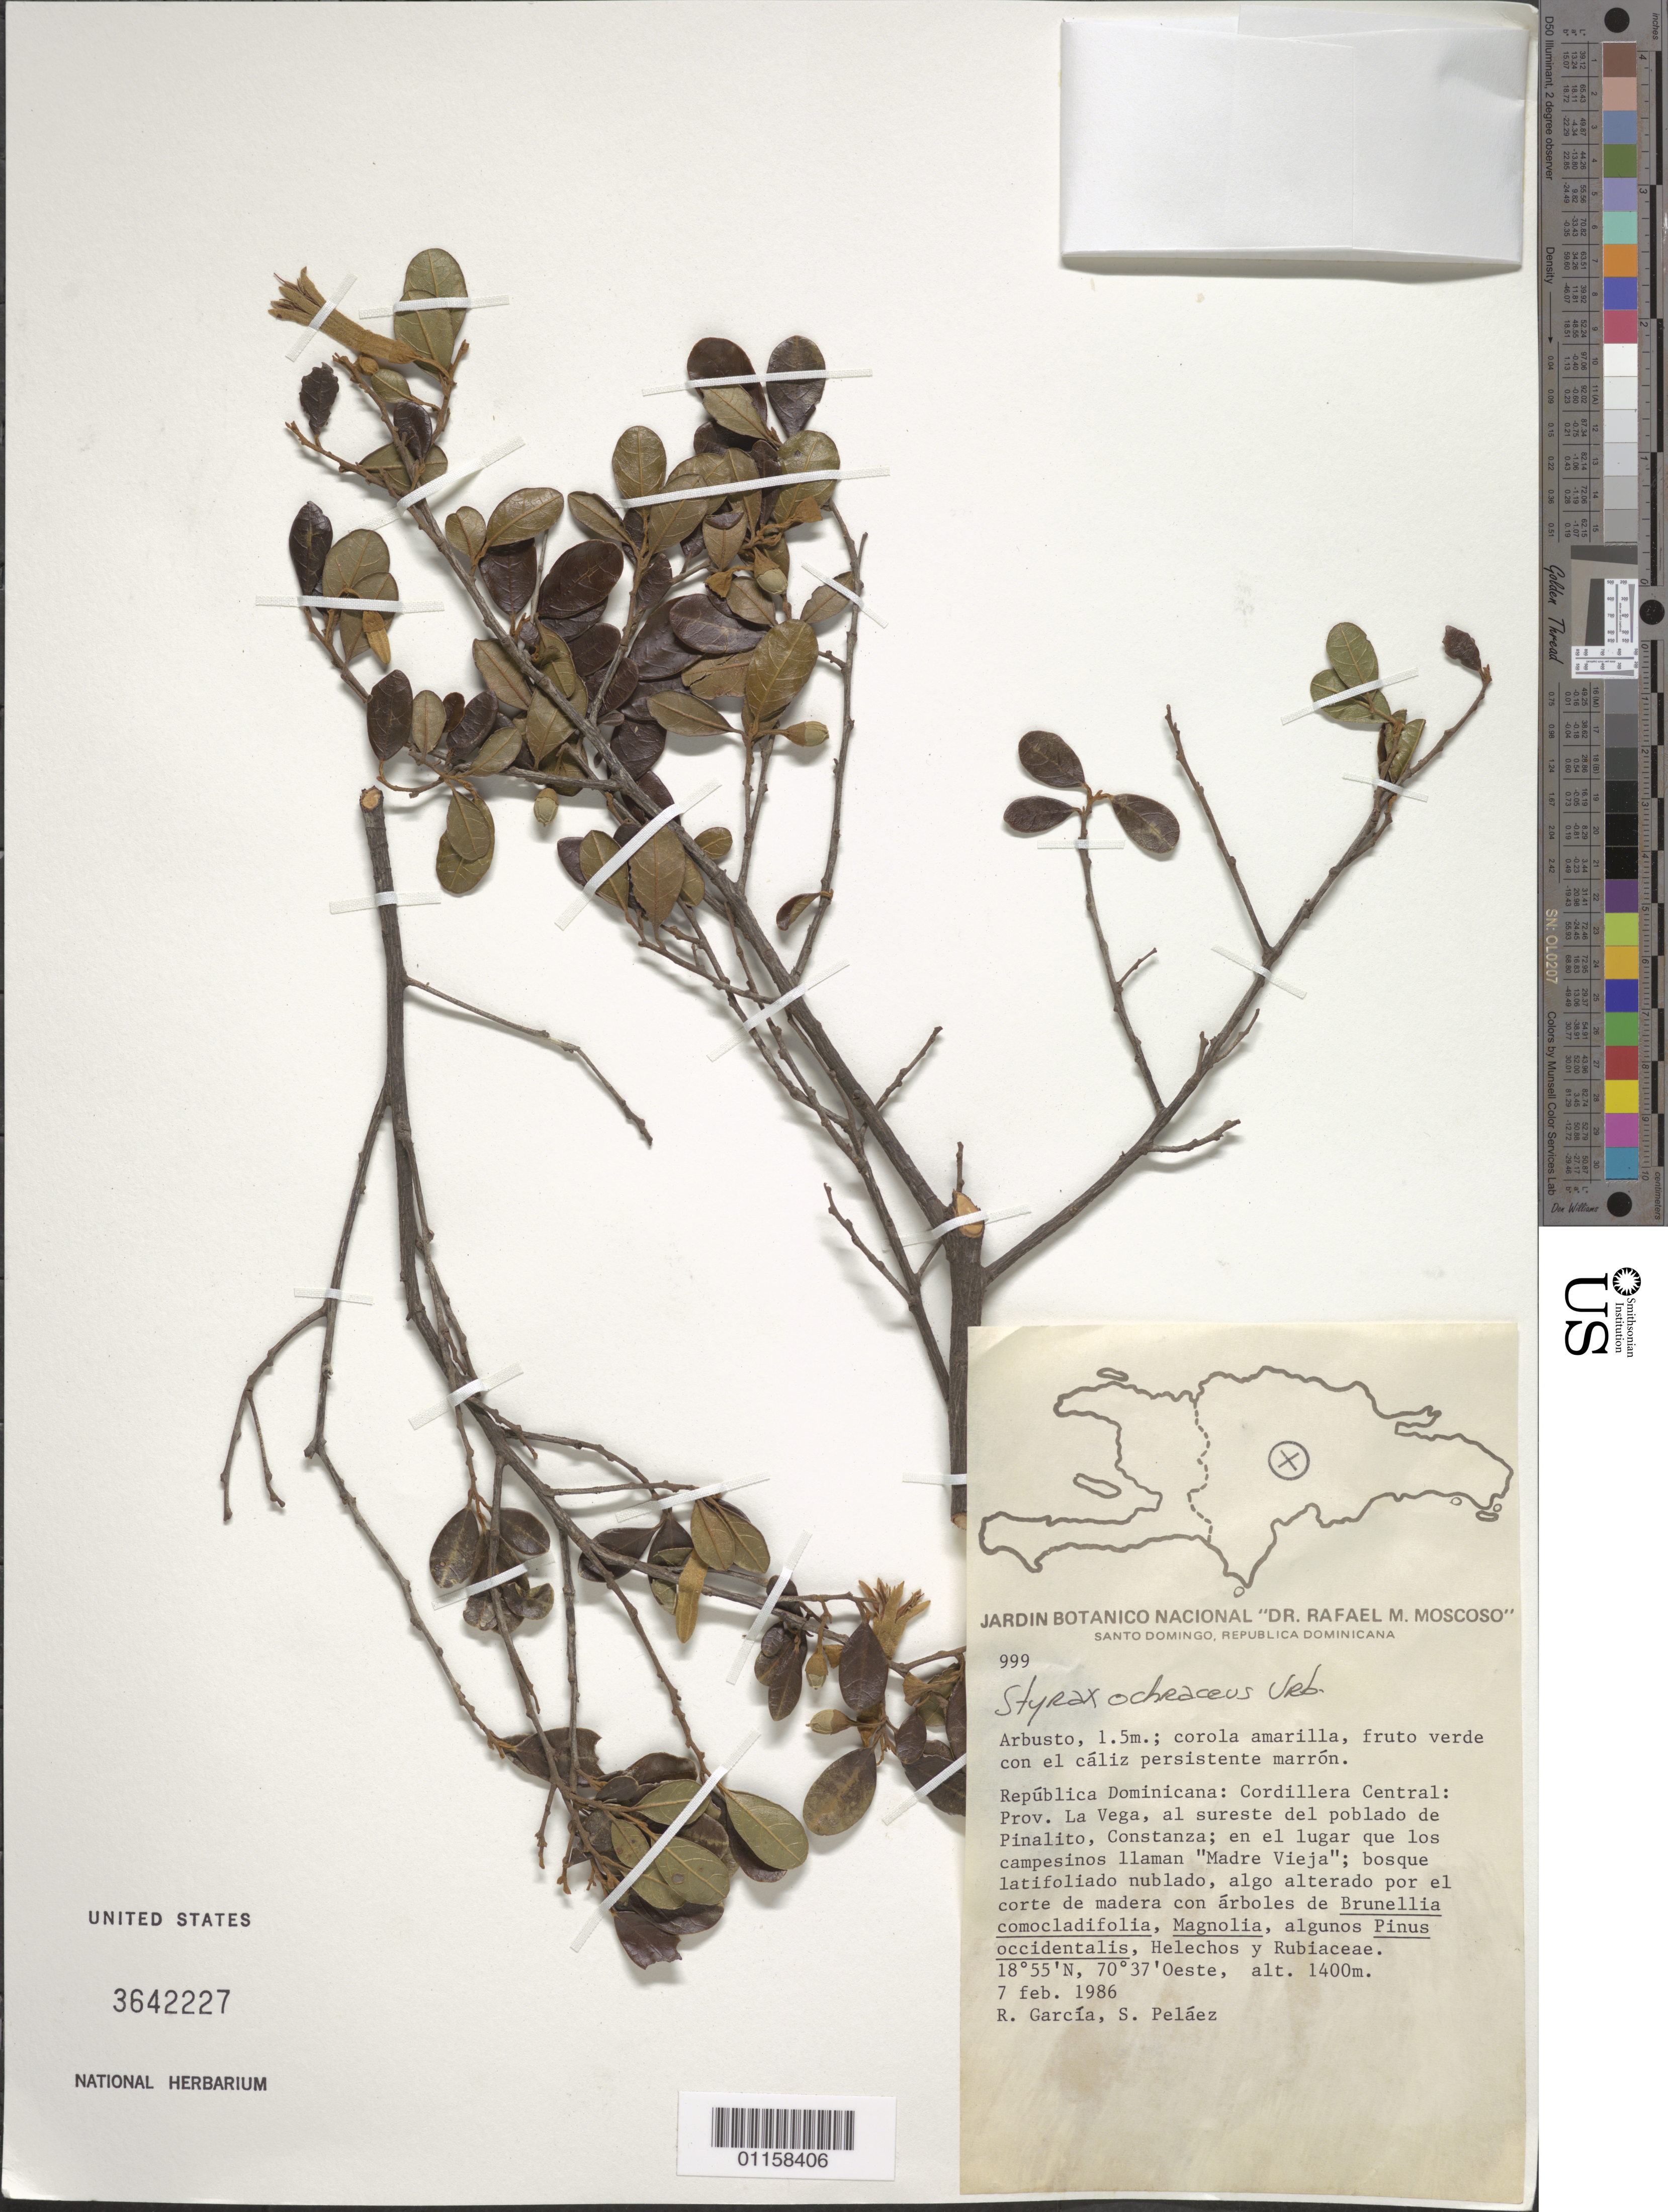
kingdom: Plantae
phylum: Tracheophyta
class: Magnoliopsida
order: Ericales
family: Styracaceae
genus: Styrax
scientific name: Styrax ochraceus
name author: Urb.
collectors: R. García & S. Pelaez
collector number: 999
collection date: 1986-02-07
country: Dominican Republic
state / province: La Vega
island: Hispaniola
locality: Cordillera Central, al sureste del poblado de Pinalito, Constanza, en el lugar que los campesinos llaman "Madre Vieja".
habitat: Bosque latifoliado nublado, algo alterado por el corte de madera con árboles de Brunellia comocladifolia, Magnolia, algunos Pinus occidentalis, Helechos y Rubiaceae.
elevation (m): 1400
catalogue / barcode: US 3642227